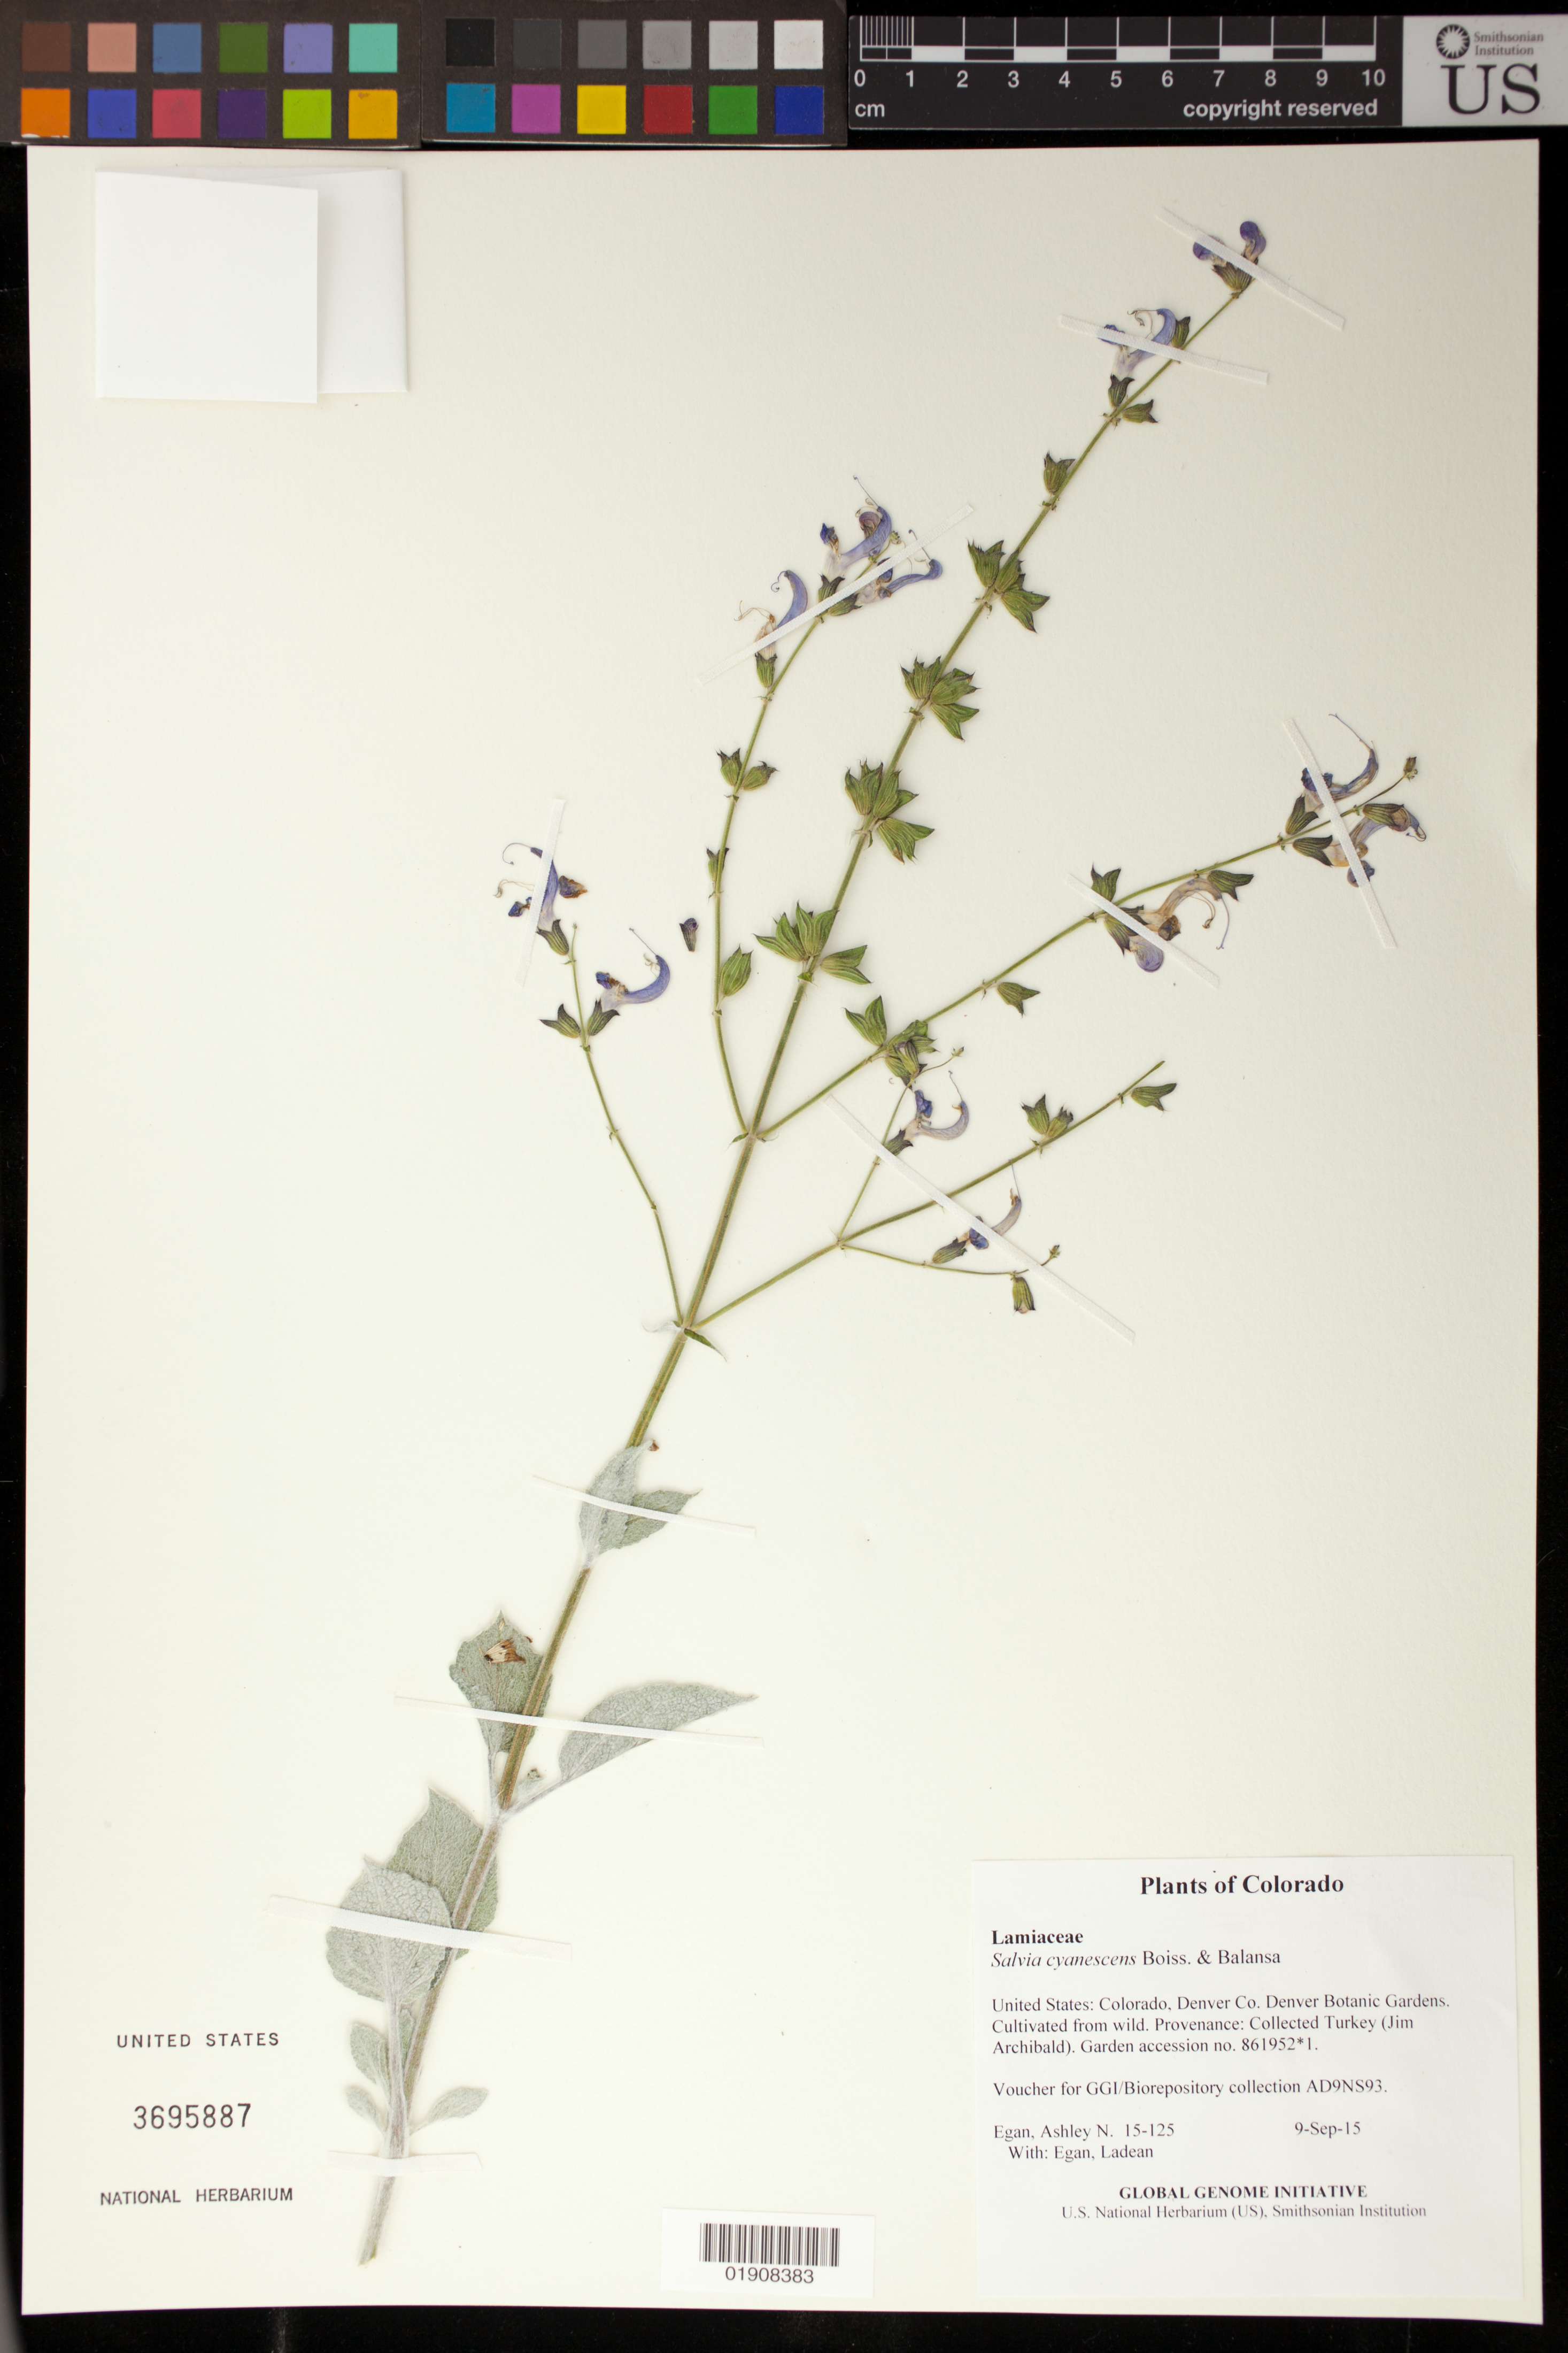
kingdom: Plantae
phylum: Tracheophyta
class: Magnoliopsida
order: Lamiales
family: Lamiaceae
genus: Salvia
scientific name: Salvia cyanescens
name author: Boiss. & Balansa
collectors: A. N. Egan & L. Egan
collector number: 15-125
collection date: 2015-09-09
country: United States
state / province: Colorado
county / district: Denver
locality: Denver Botanic Gardens. Cultivated from wild. Provenance: Collected Turkey (Jim Archibald). Garden accession no. 861952.1.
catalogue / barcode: US 3695887